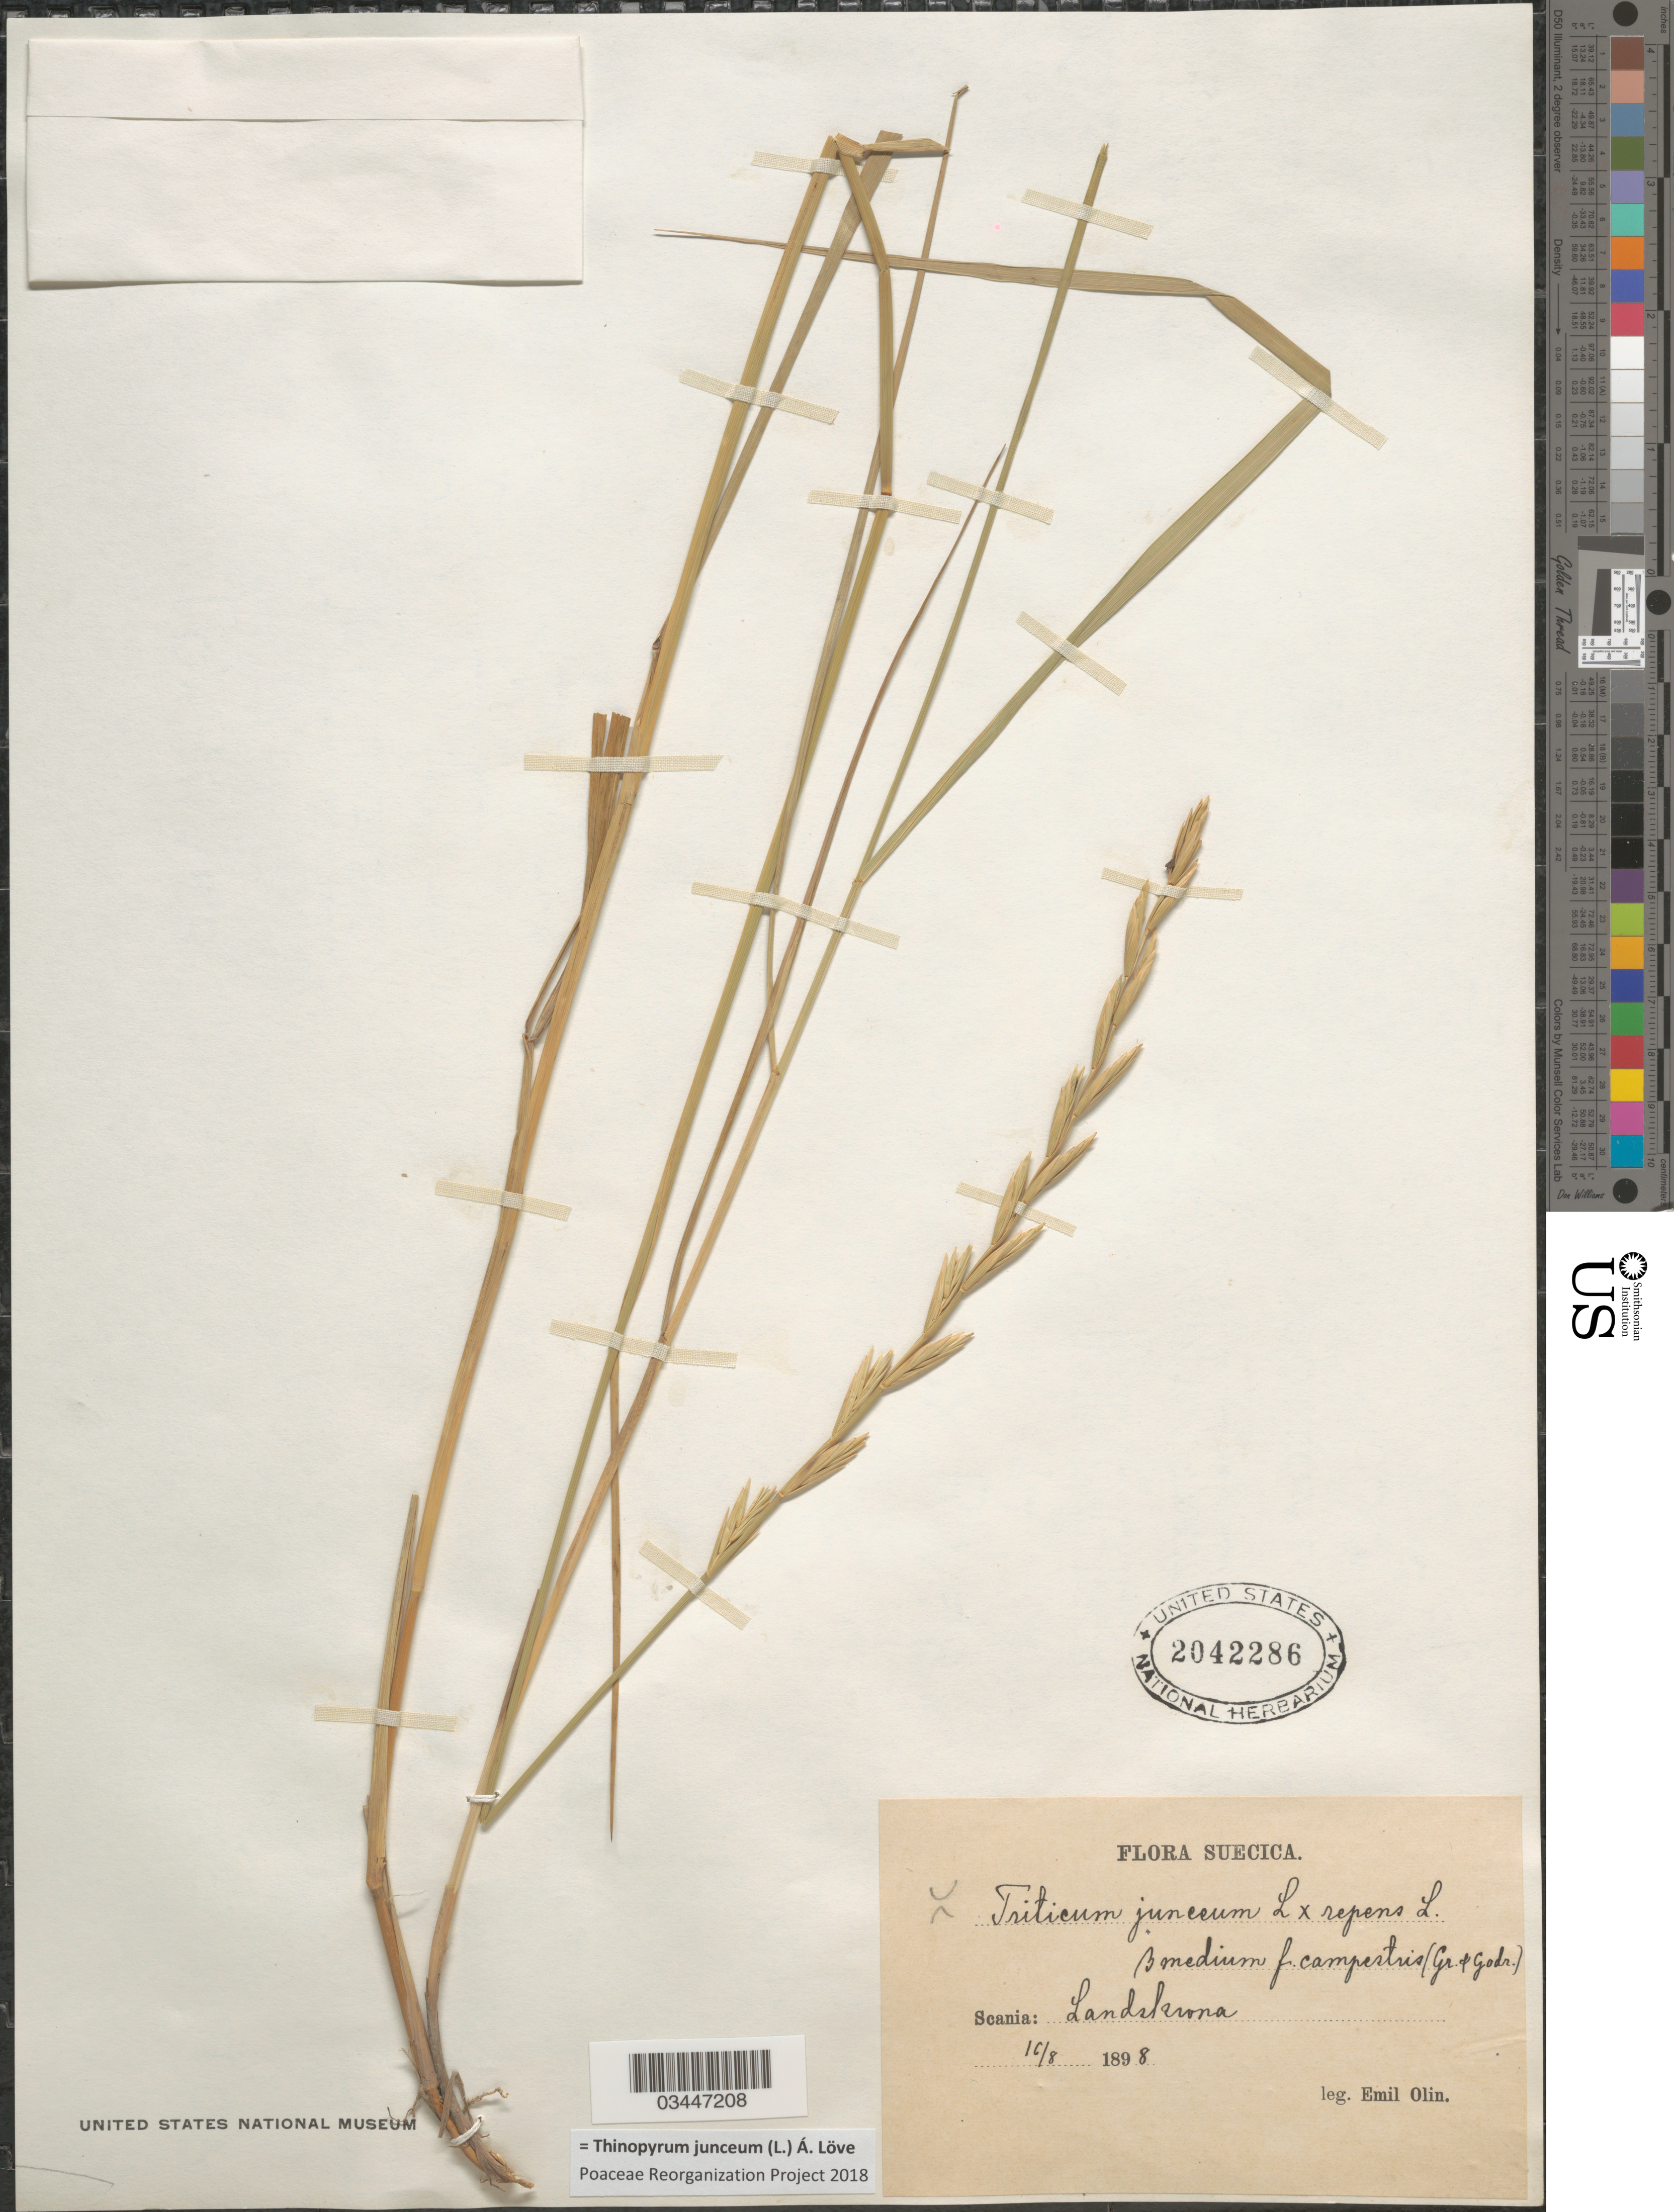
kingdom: Plantae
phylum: Tracheophyta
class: Liliopsida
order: Poales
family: Poaceae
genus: Thinopyrum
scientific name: Thinopyrum junceum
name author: (L.) Á. Löve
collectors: E. Olin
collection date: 1898-08-16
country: Sweden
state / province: Skåne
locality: Suecica. Scania: Landskrona.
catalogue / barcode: US 2042286